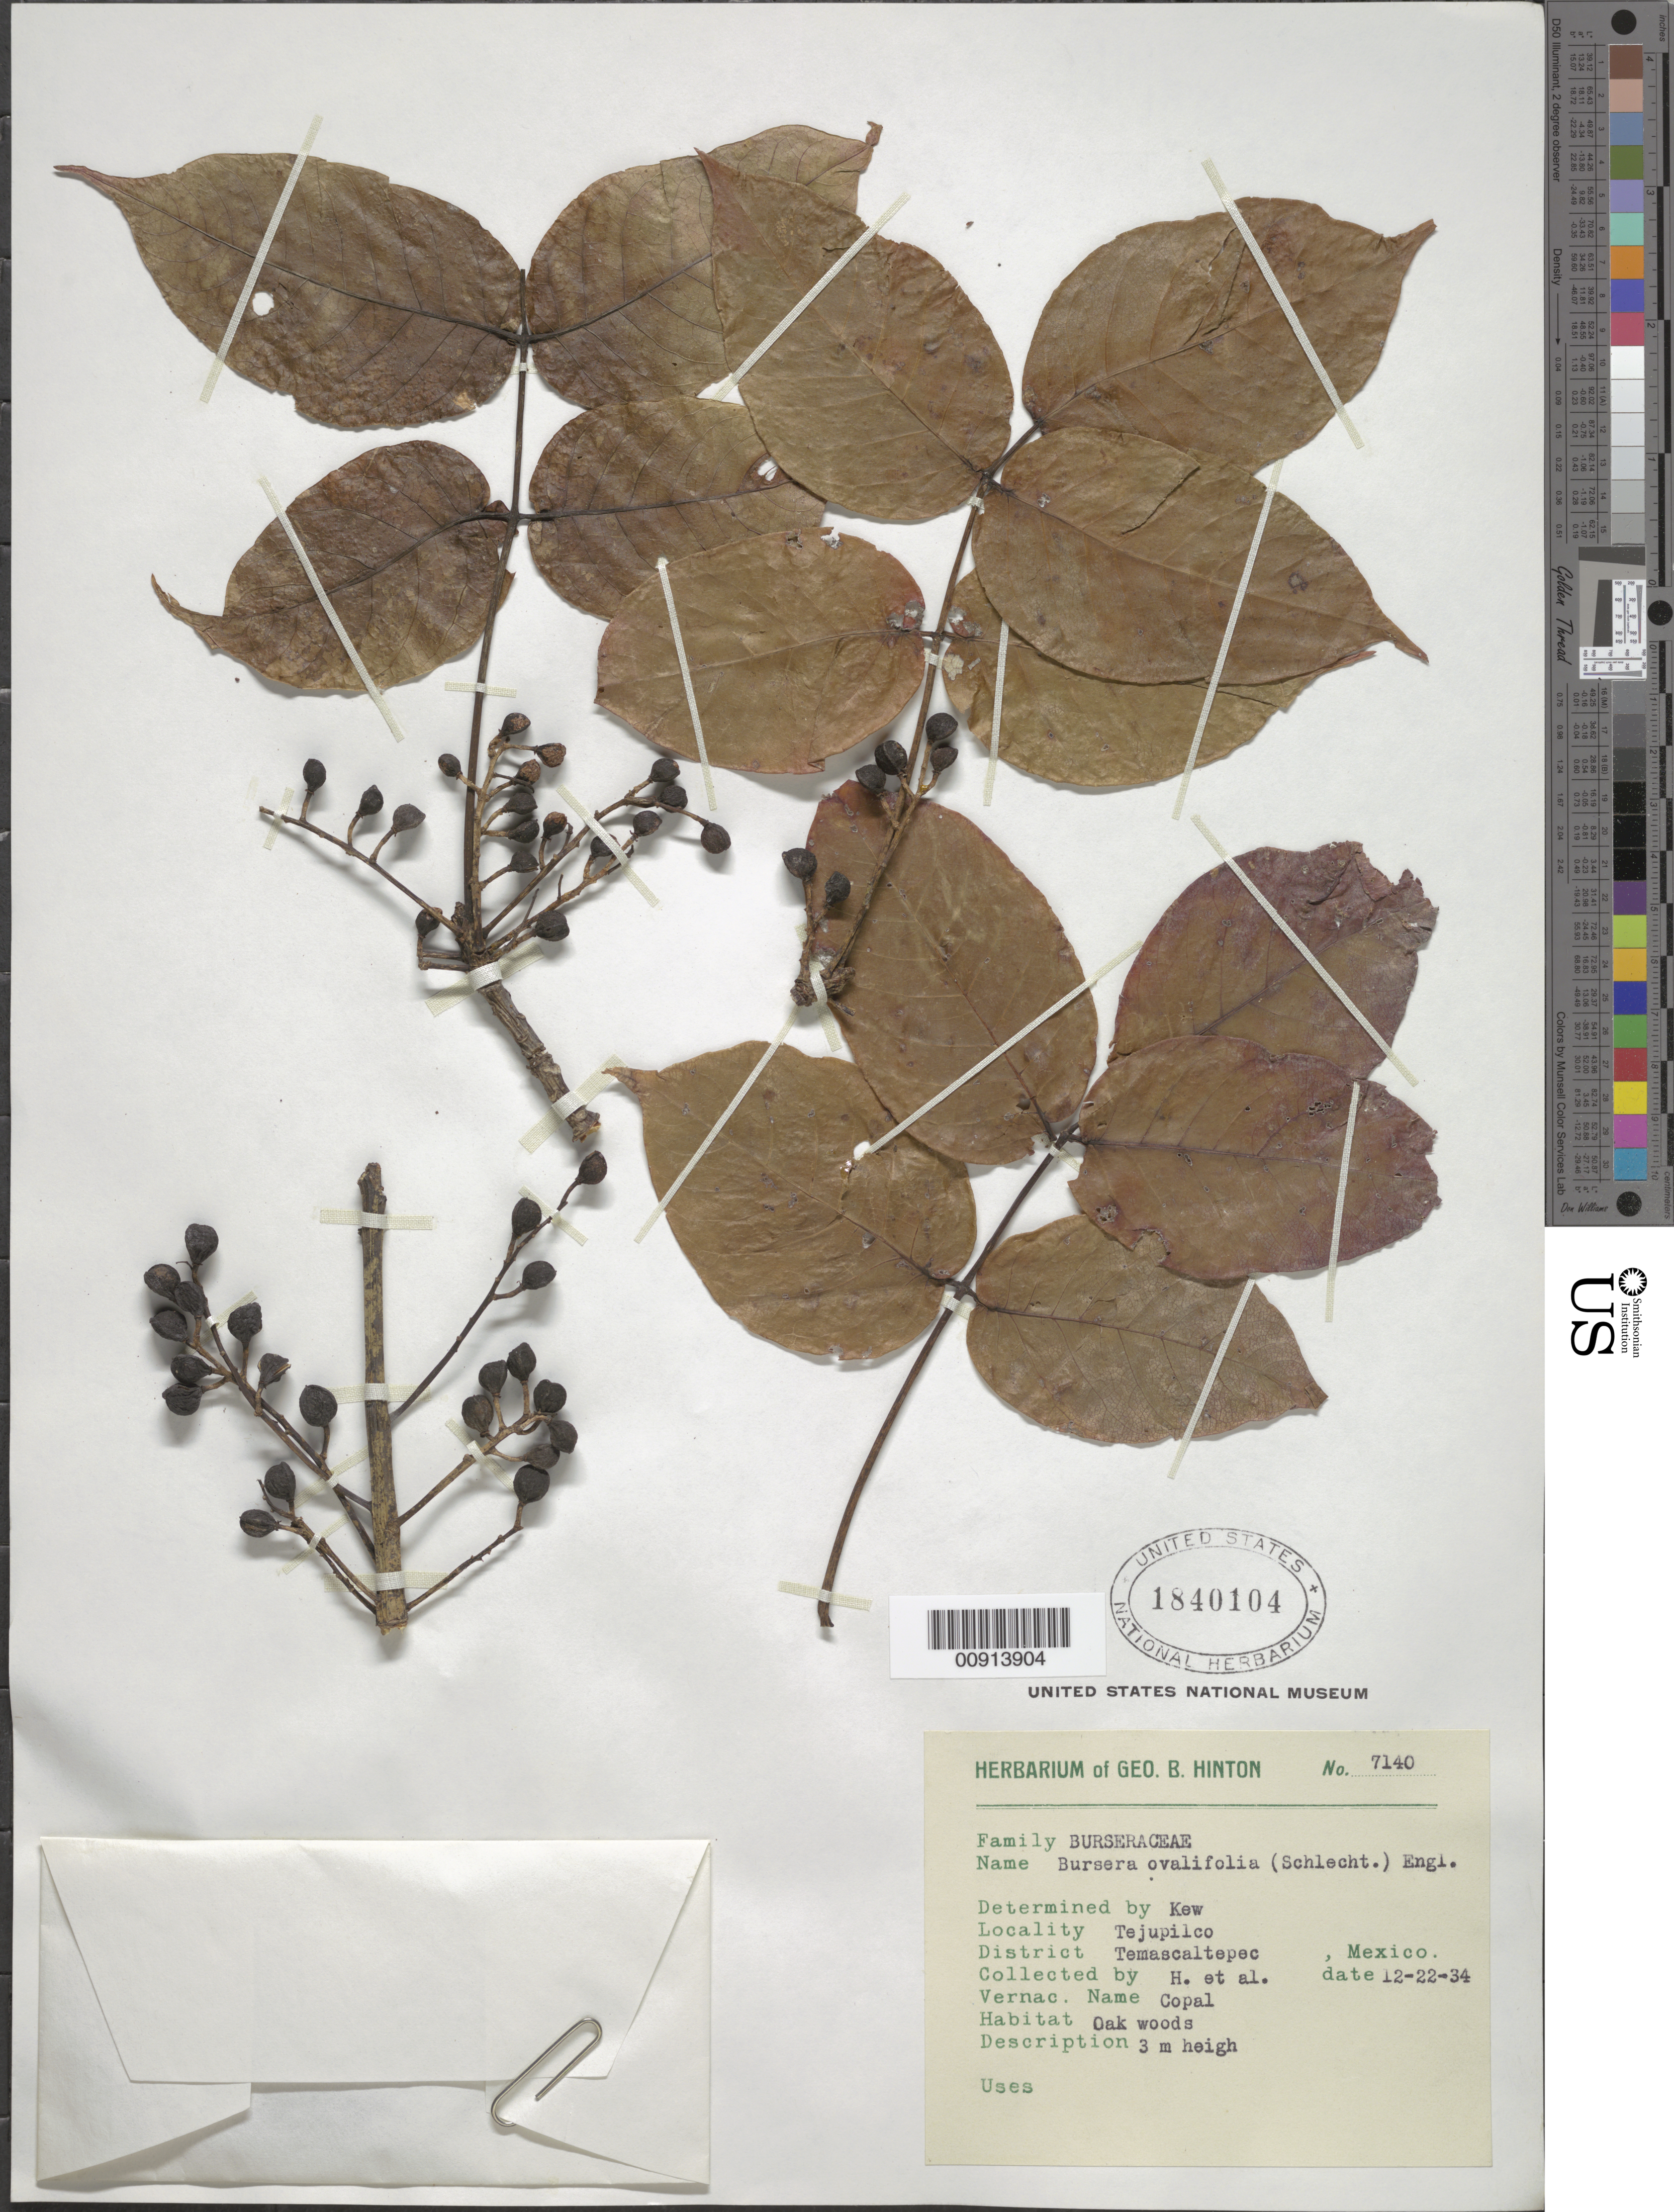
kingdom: Plantae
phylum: Tracheophyta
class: Magnoliopsida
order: Sapindales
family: Burseraceae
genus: Bursera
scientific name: Bursera ovalifolia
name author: (Schltdl.) Engl.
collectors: G. B. Hinton & et al.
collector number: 7140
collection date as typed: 22 Dec 1934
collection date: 1934-12-22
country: Mexico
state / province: México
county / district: Temascaltepec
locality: Tejupilco, District Temascaltepec, State of México.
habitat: Oak woods.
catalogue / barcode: US 1840104